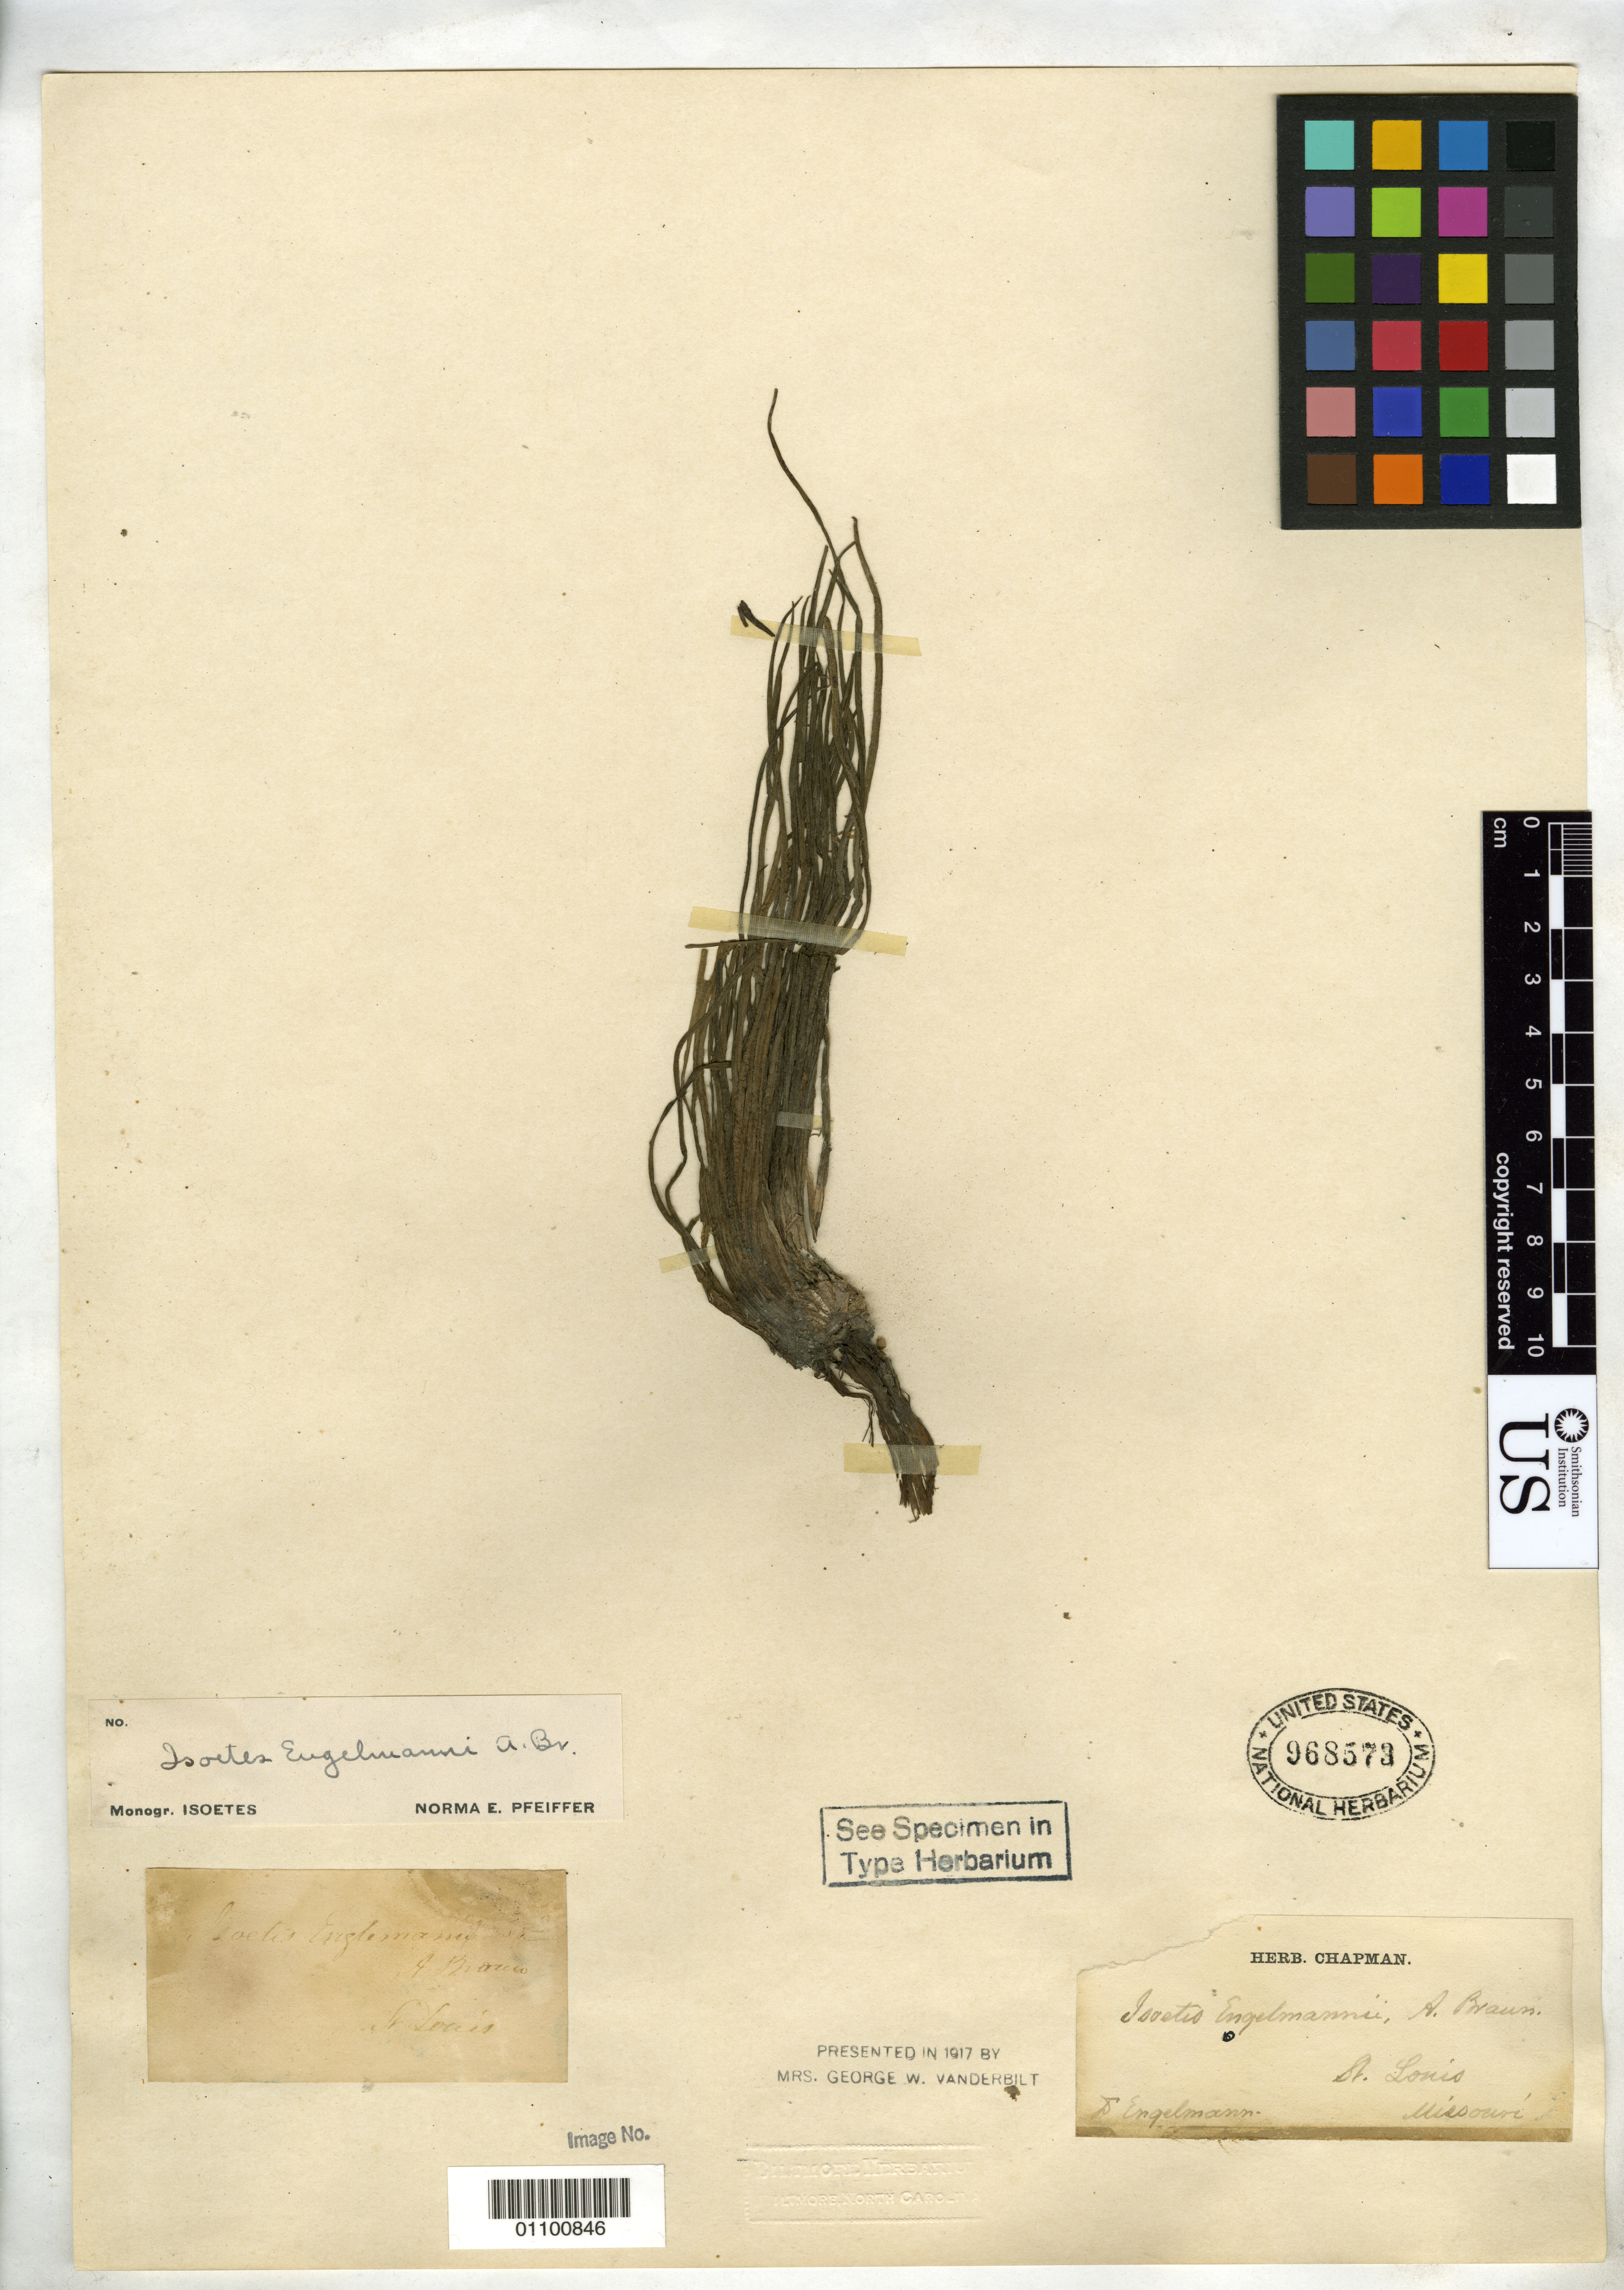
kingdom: Plantae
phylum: Tracheophyta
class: Lycopodiopsida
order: Isoetales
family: Isoetaceae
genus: Isoetes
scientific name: Isoetes engelmannii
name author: A. Braun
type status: Type Collection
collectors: G. Engelmann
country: United States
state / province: Missouri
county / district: St. Louis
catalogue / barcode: US 968573